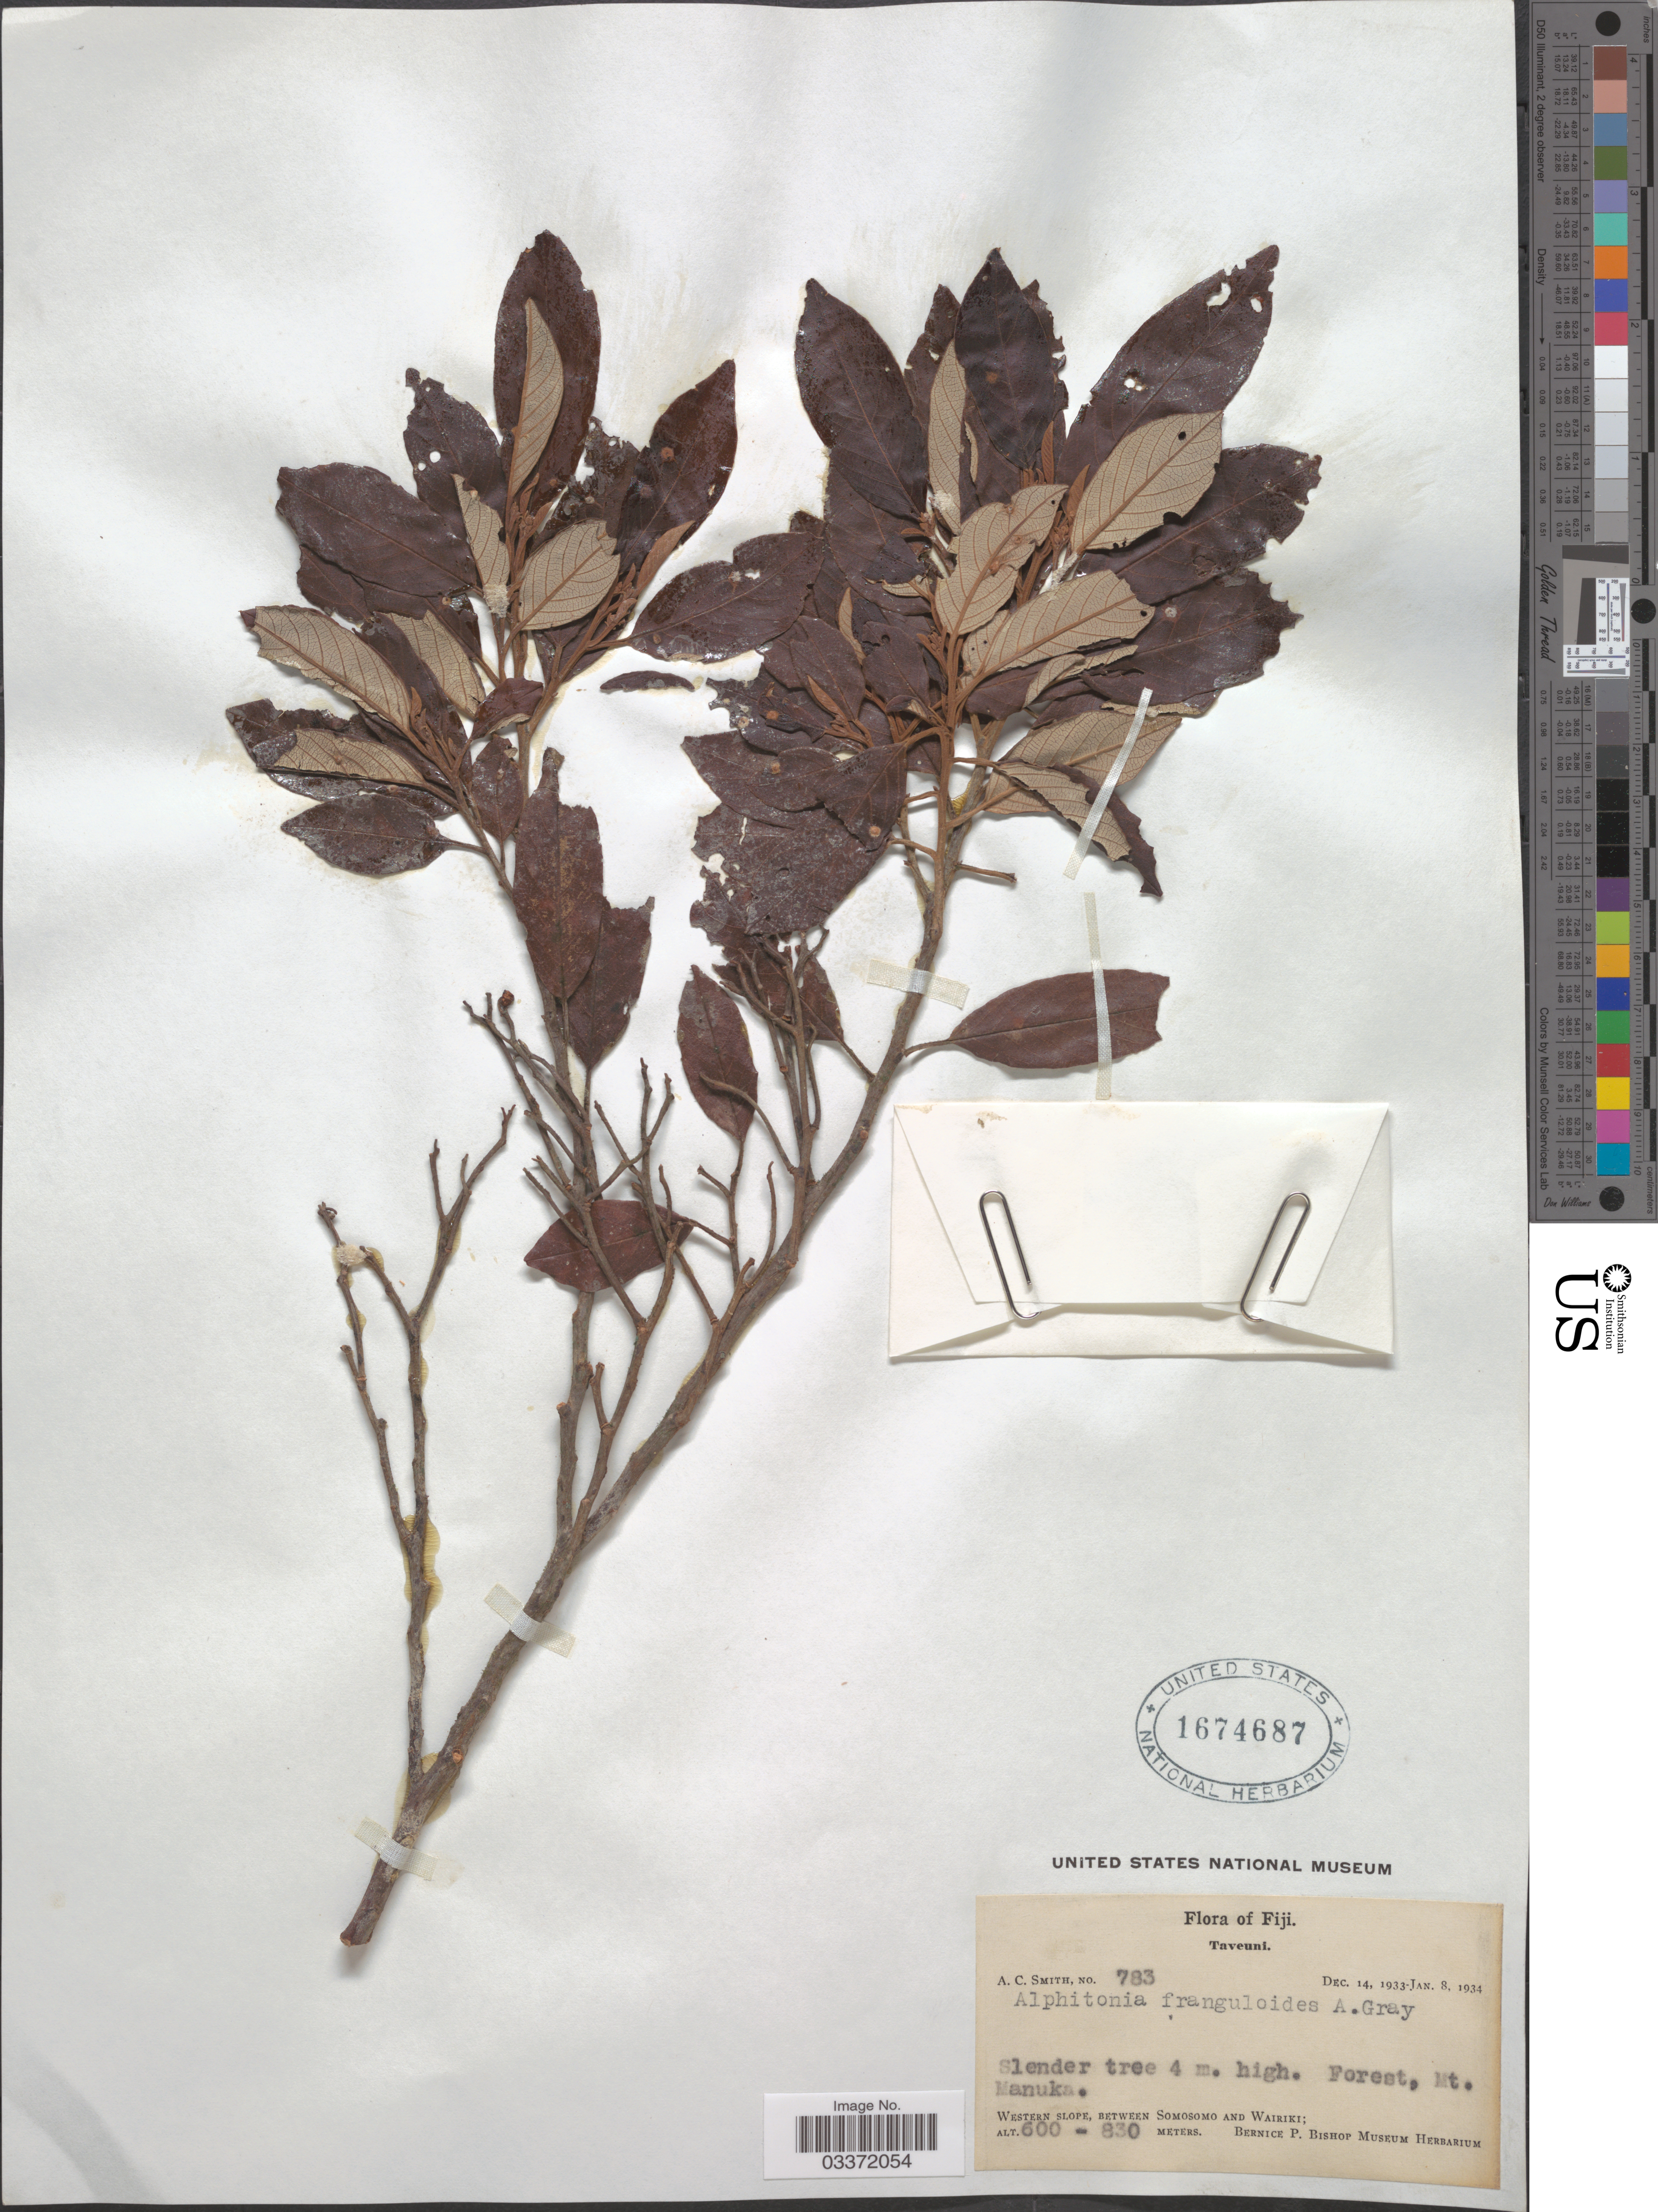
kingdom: Plantae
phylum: Tracheophyta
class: Magnoliopsida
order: Rosales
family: Rhamnaceae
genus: Alphitonia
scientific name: Alphitonia franguloides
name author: A. Gray in Wilkes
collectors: A. C. Smith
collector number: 783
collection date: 1933-12-14/1934-01-08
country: Fiji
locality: Taveuni. Forest, Mt. Manuka. Western slope, between Somosomo and Wairiki.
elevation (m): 600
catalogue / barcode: US 1674687